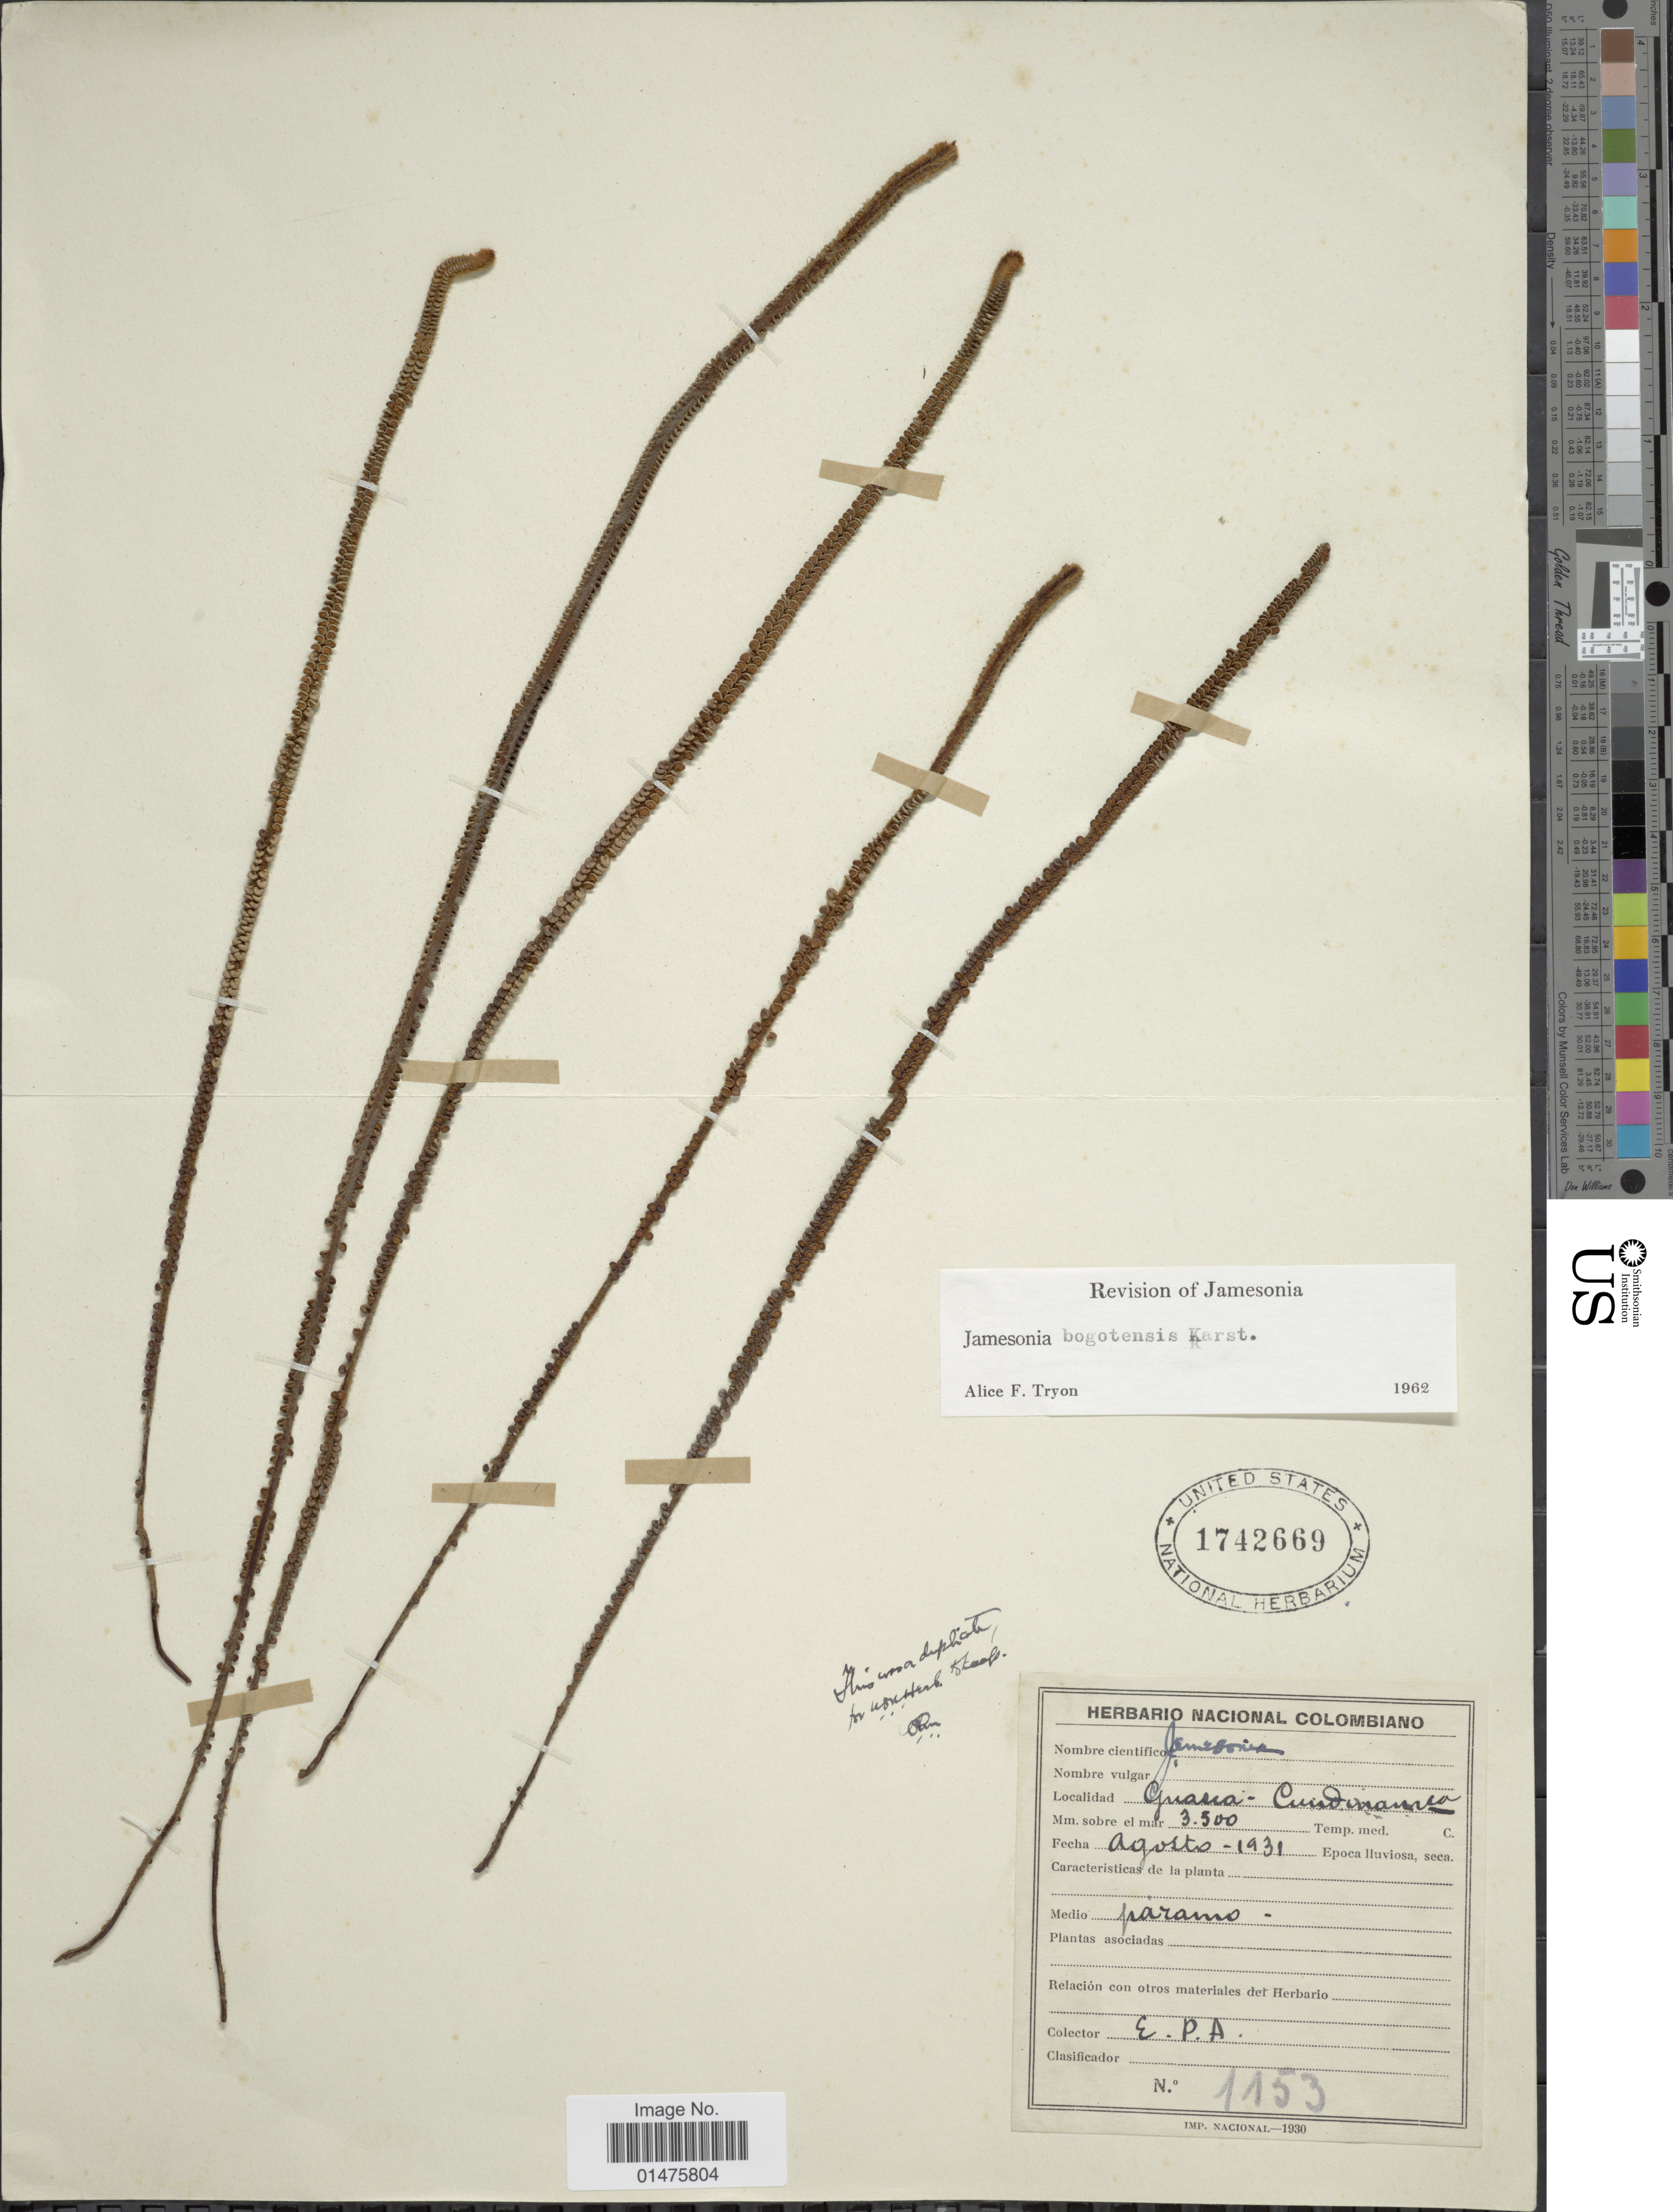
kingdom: Plantae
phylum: Tracheophyta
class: Polypodiopsida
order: Polypodiales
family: Pteridaceae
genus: Jamesonia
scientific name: Jamesonia bogotensis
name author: H. Karst.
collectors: E. Pérez Arbeláez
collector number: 1153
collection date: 1931-08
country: Colombia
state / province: Cundinamarca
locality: Guasca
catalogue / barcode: US 1742669